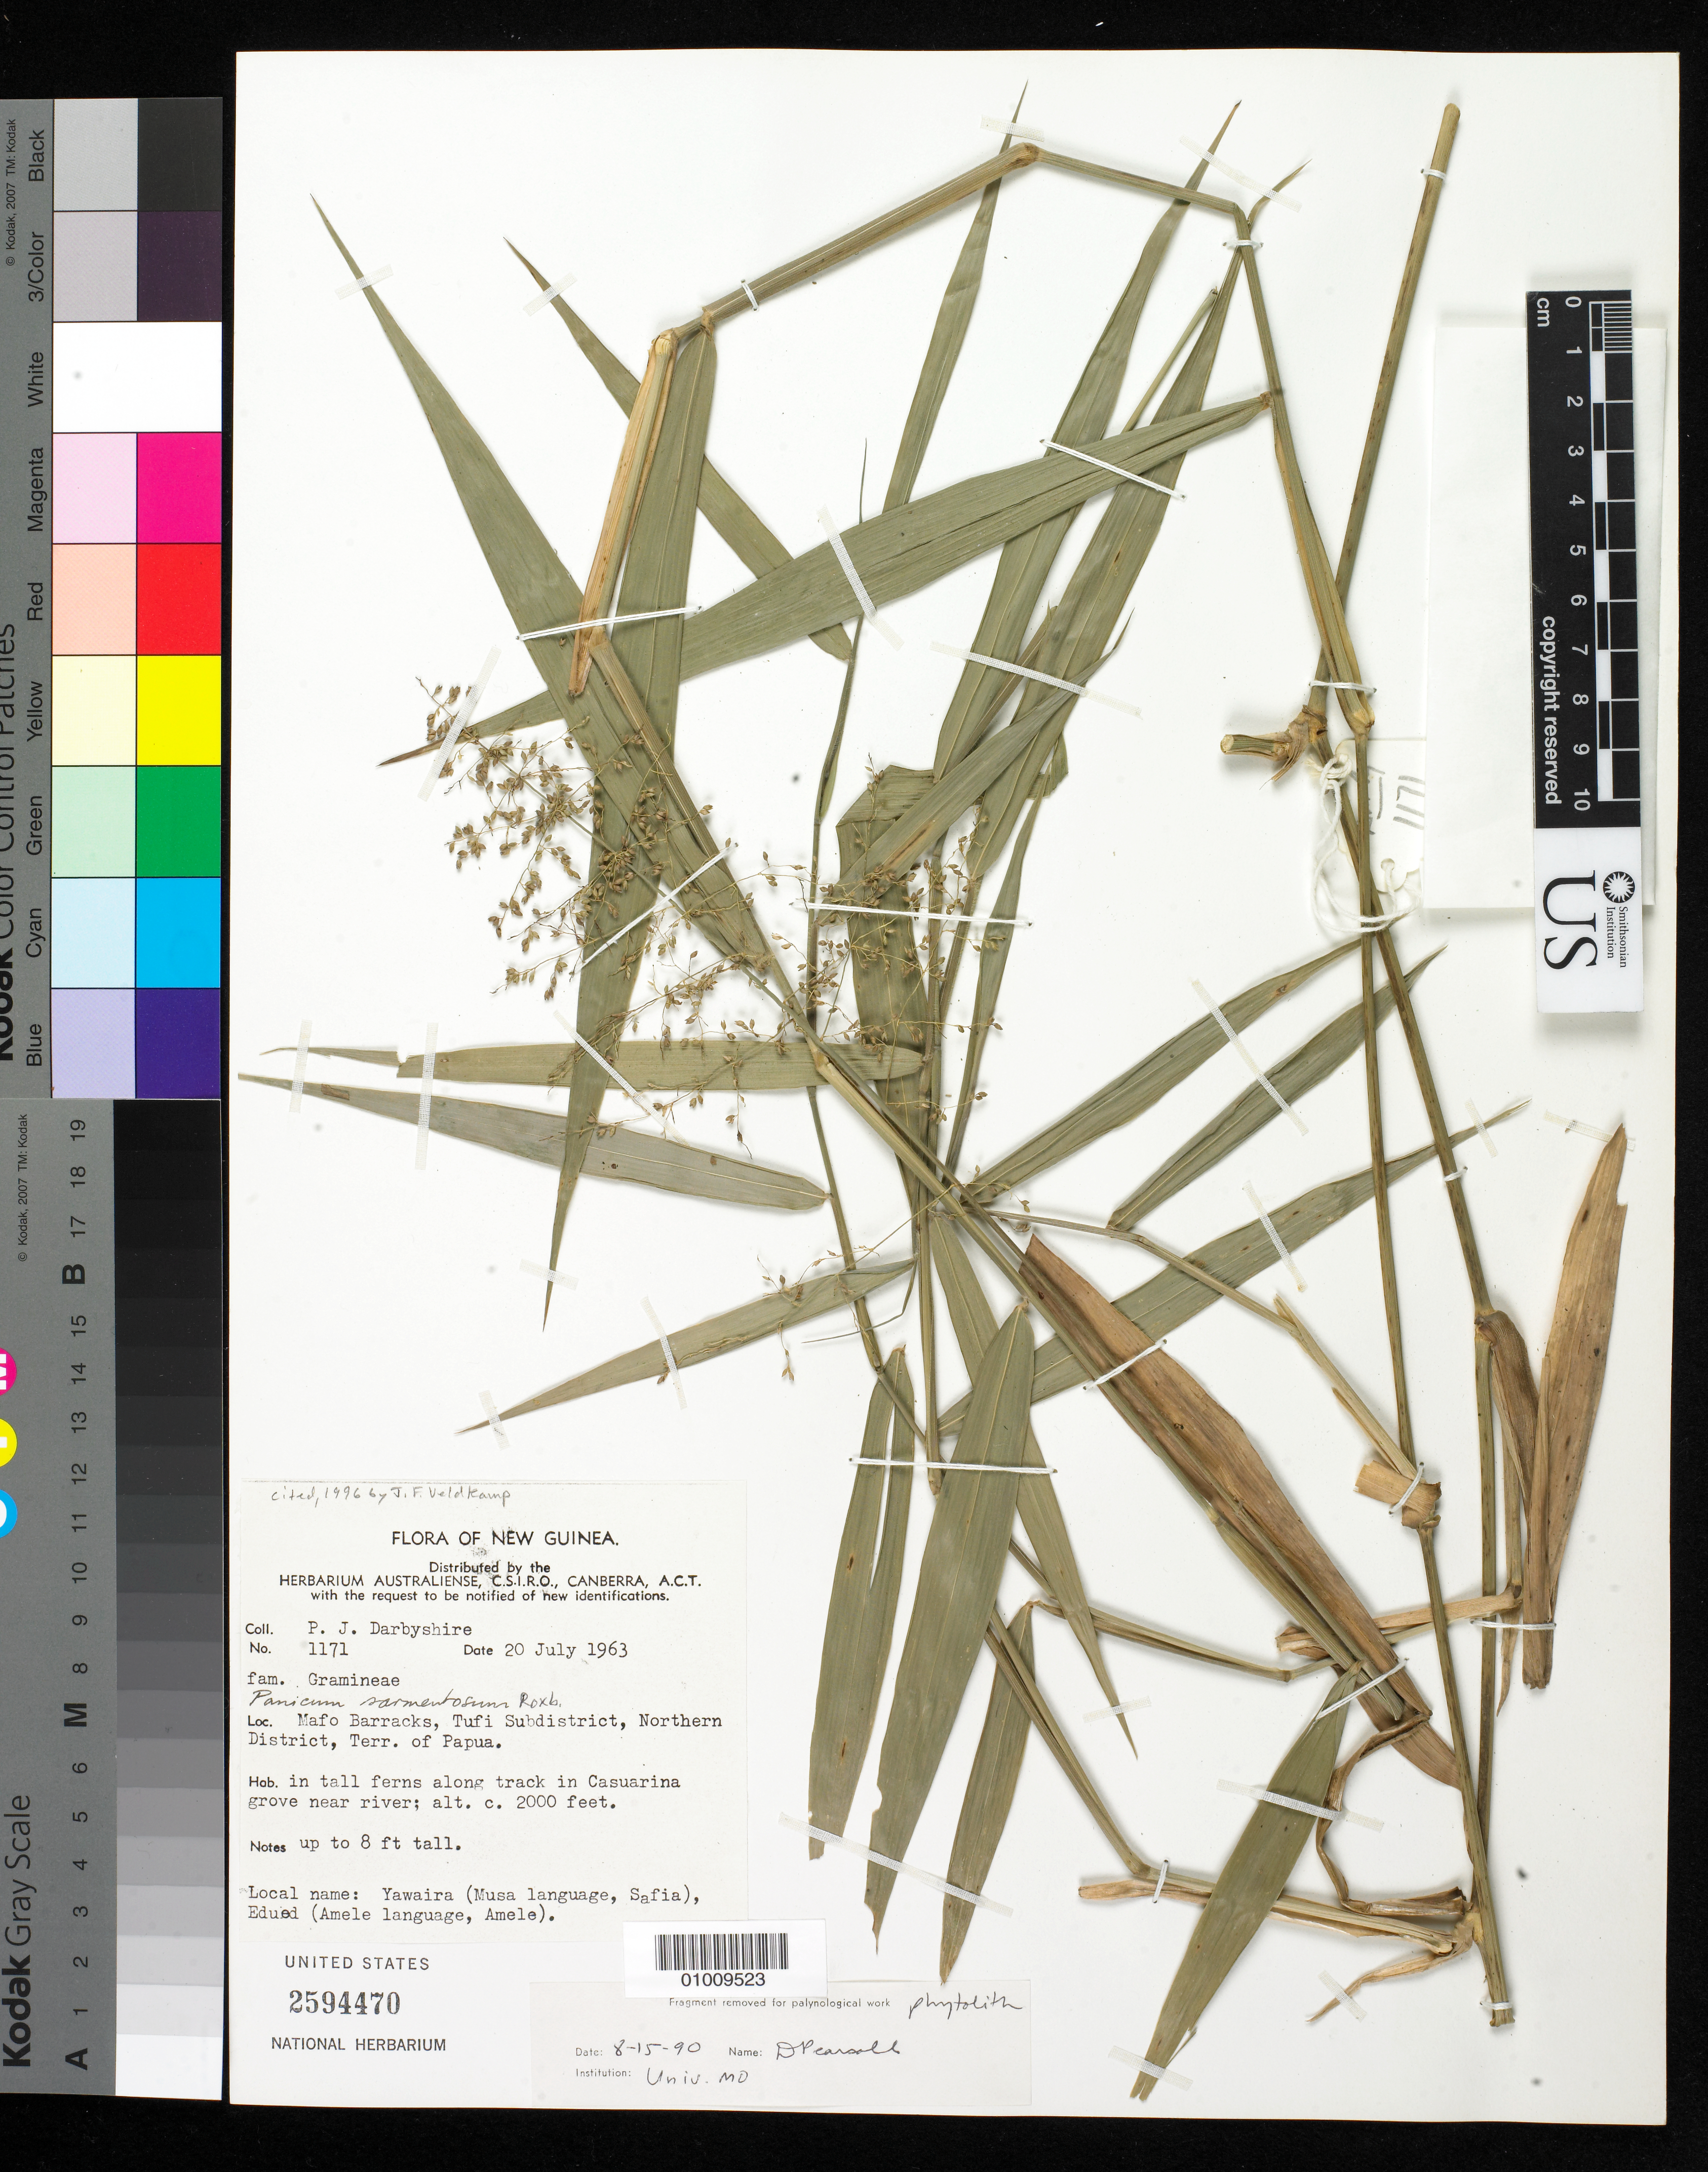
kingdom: Plantae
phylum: Tracheophyta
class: Liliopsida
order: Poales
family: Poaceae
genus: Panicum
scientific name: Panicum sarmentosum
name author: Roxb.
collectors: P. Darbyshire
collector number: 1171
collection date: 1963-07-20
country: Papua New Guinea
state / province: Northern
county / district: Tufi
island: New Guinea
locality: Maffo Barracks, Tufi Subdistrict, Northern District, Terr. of Papua, New Guinea. In tall ferns along track in Casuarina grove near river.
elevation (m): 610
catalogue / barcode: US 2594470